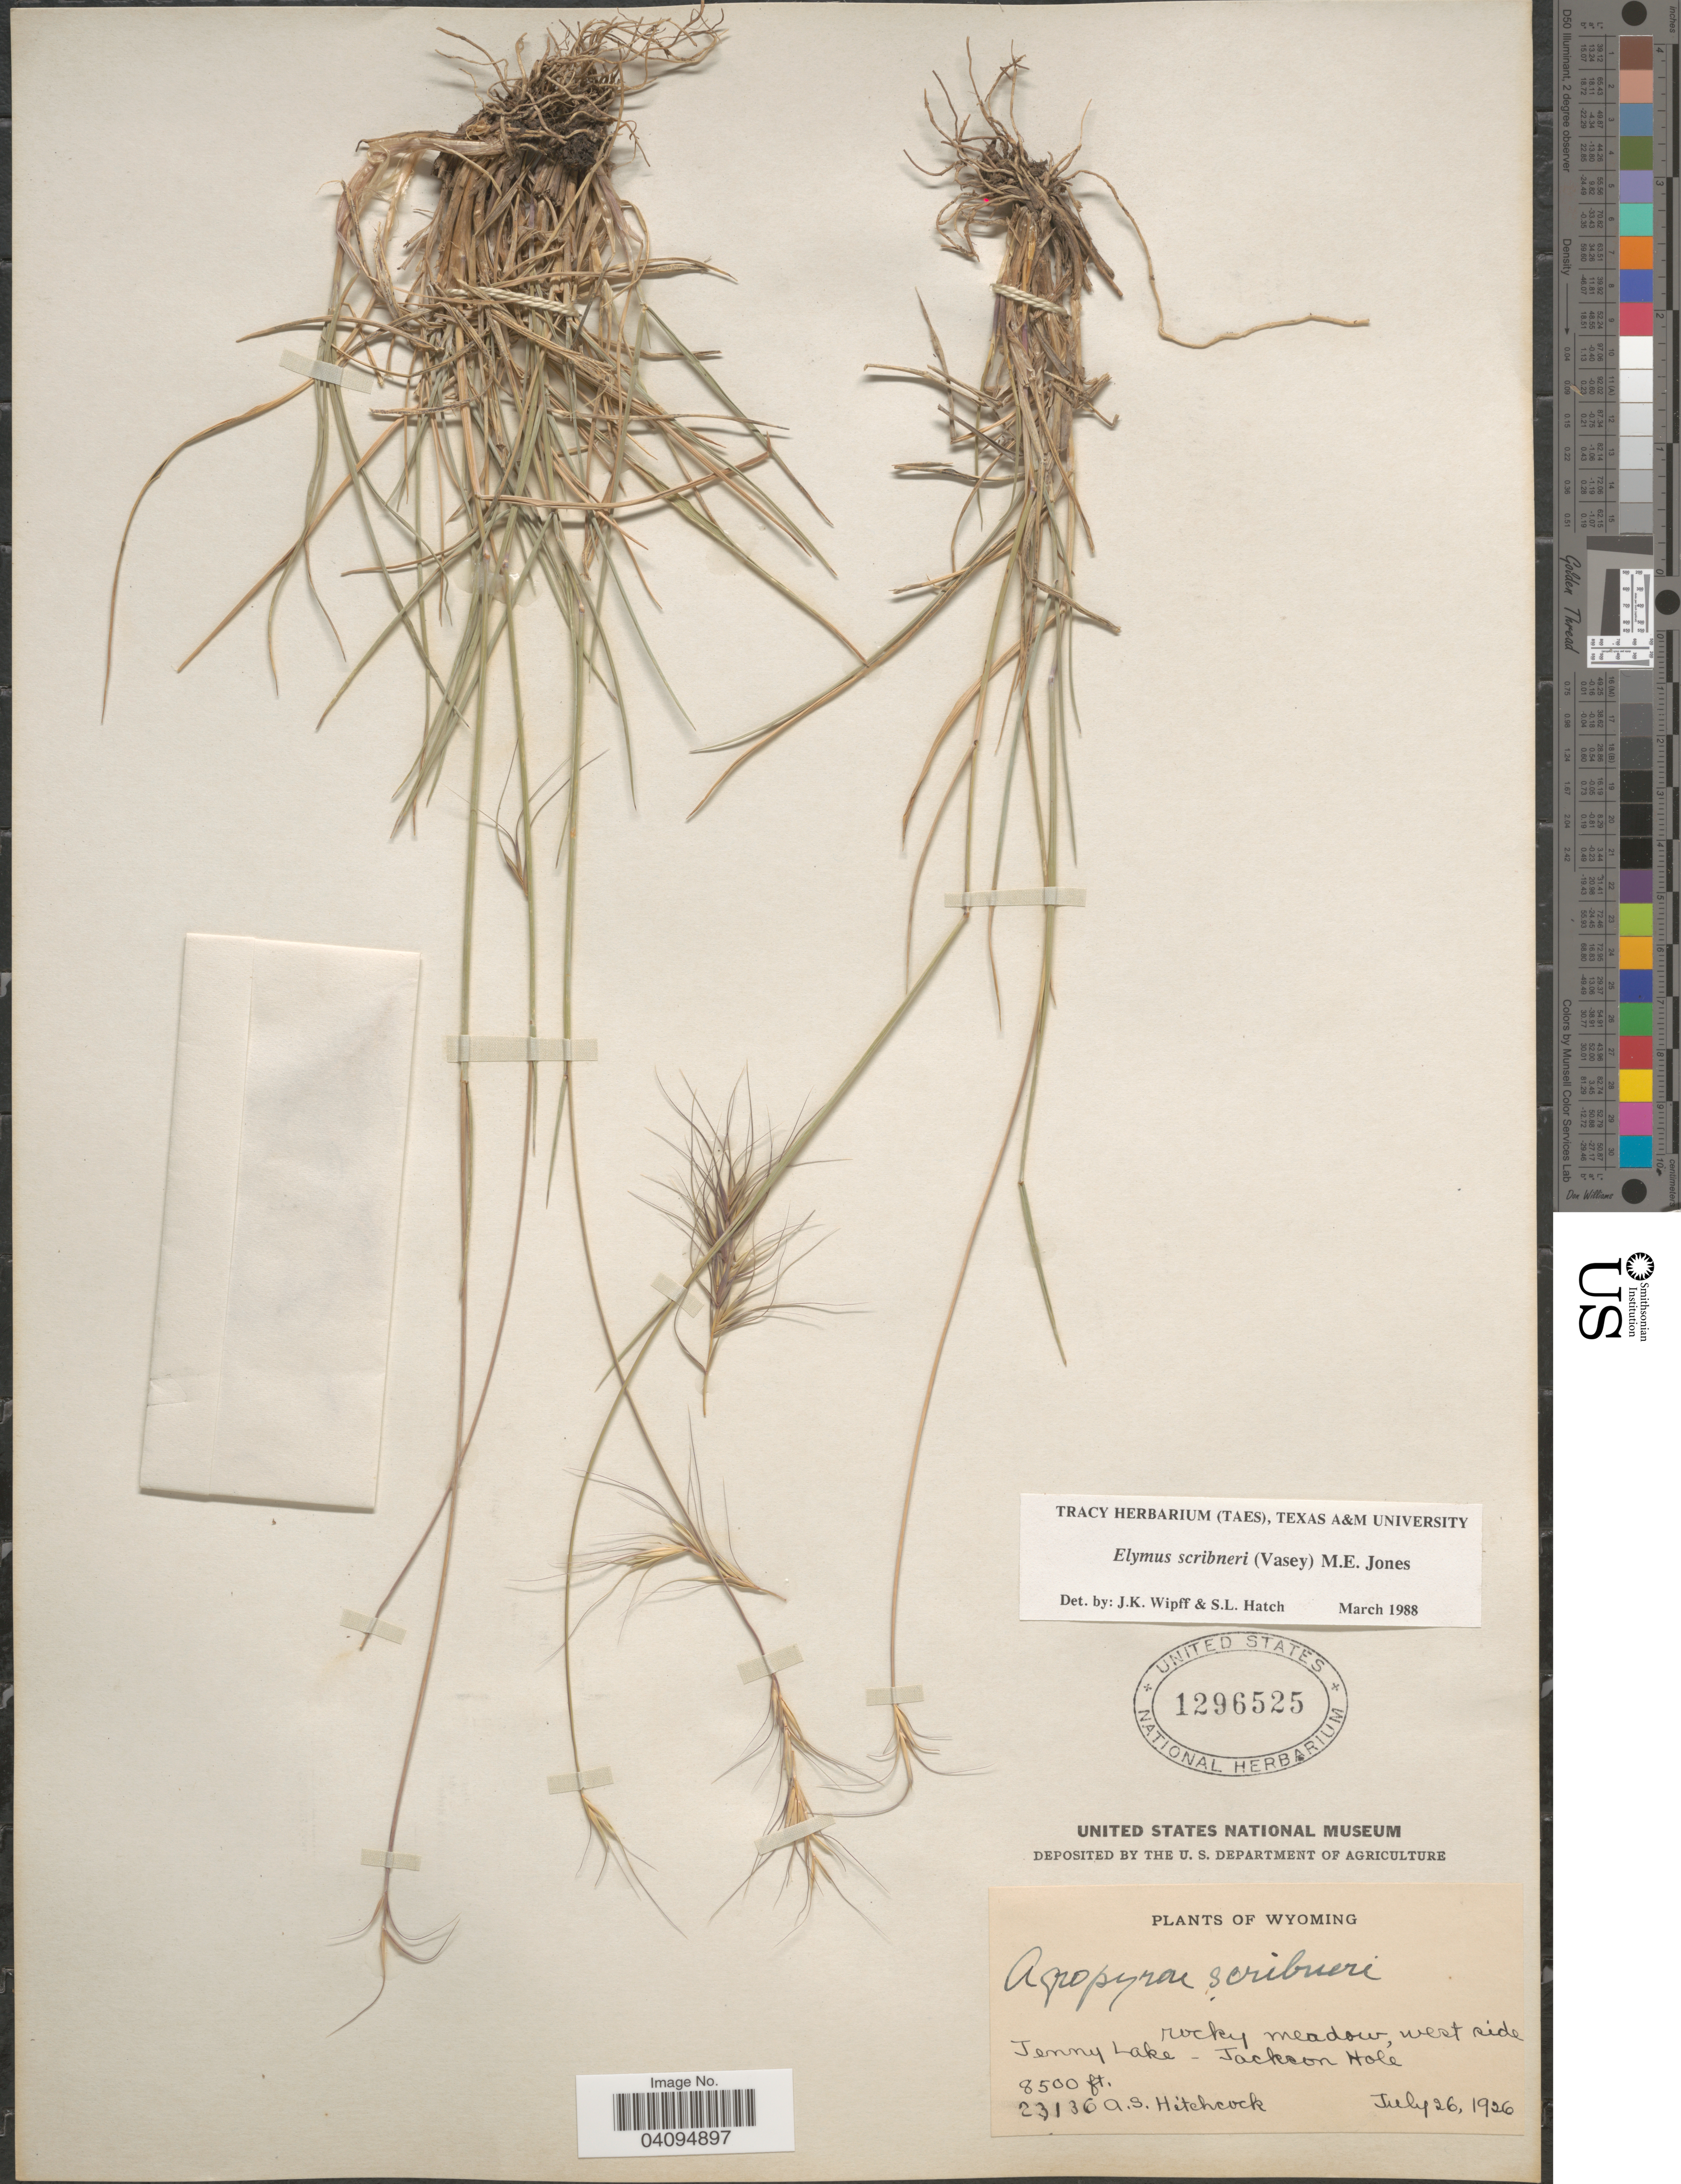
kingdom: Plantae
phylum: Tracheophyta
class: Liliopsida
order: Poales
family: Poaceae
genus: Elymus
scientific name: Elymus scribneri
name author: (Vasey) M.E. Jones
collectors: A. S. Hitchcock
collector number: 23136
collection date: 1926-07-26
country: United States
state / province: Wyoming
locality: Rocky meadow west side, Jenny Lake - Jackson Hole.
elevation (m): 2591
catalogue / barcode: US 1296525